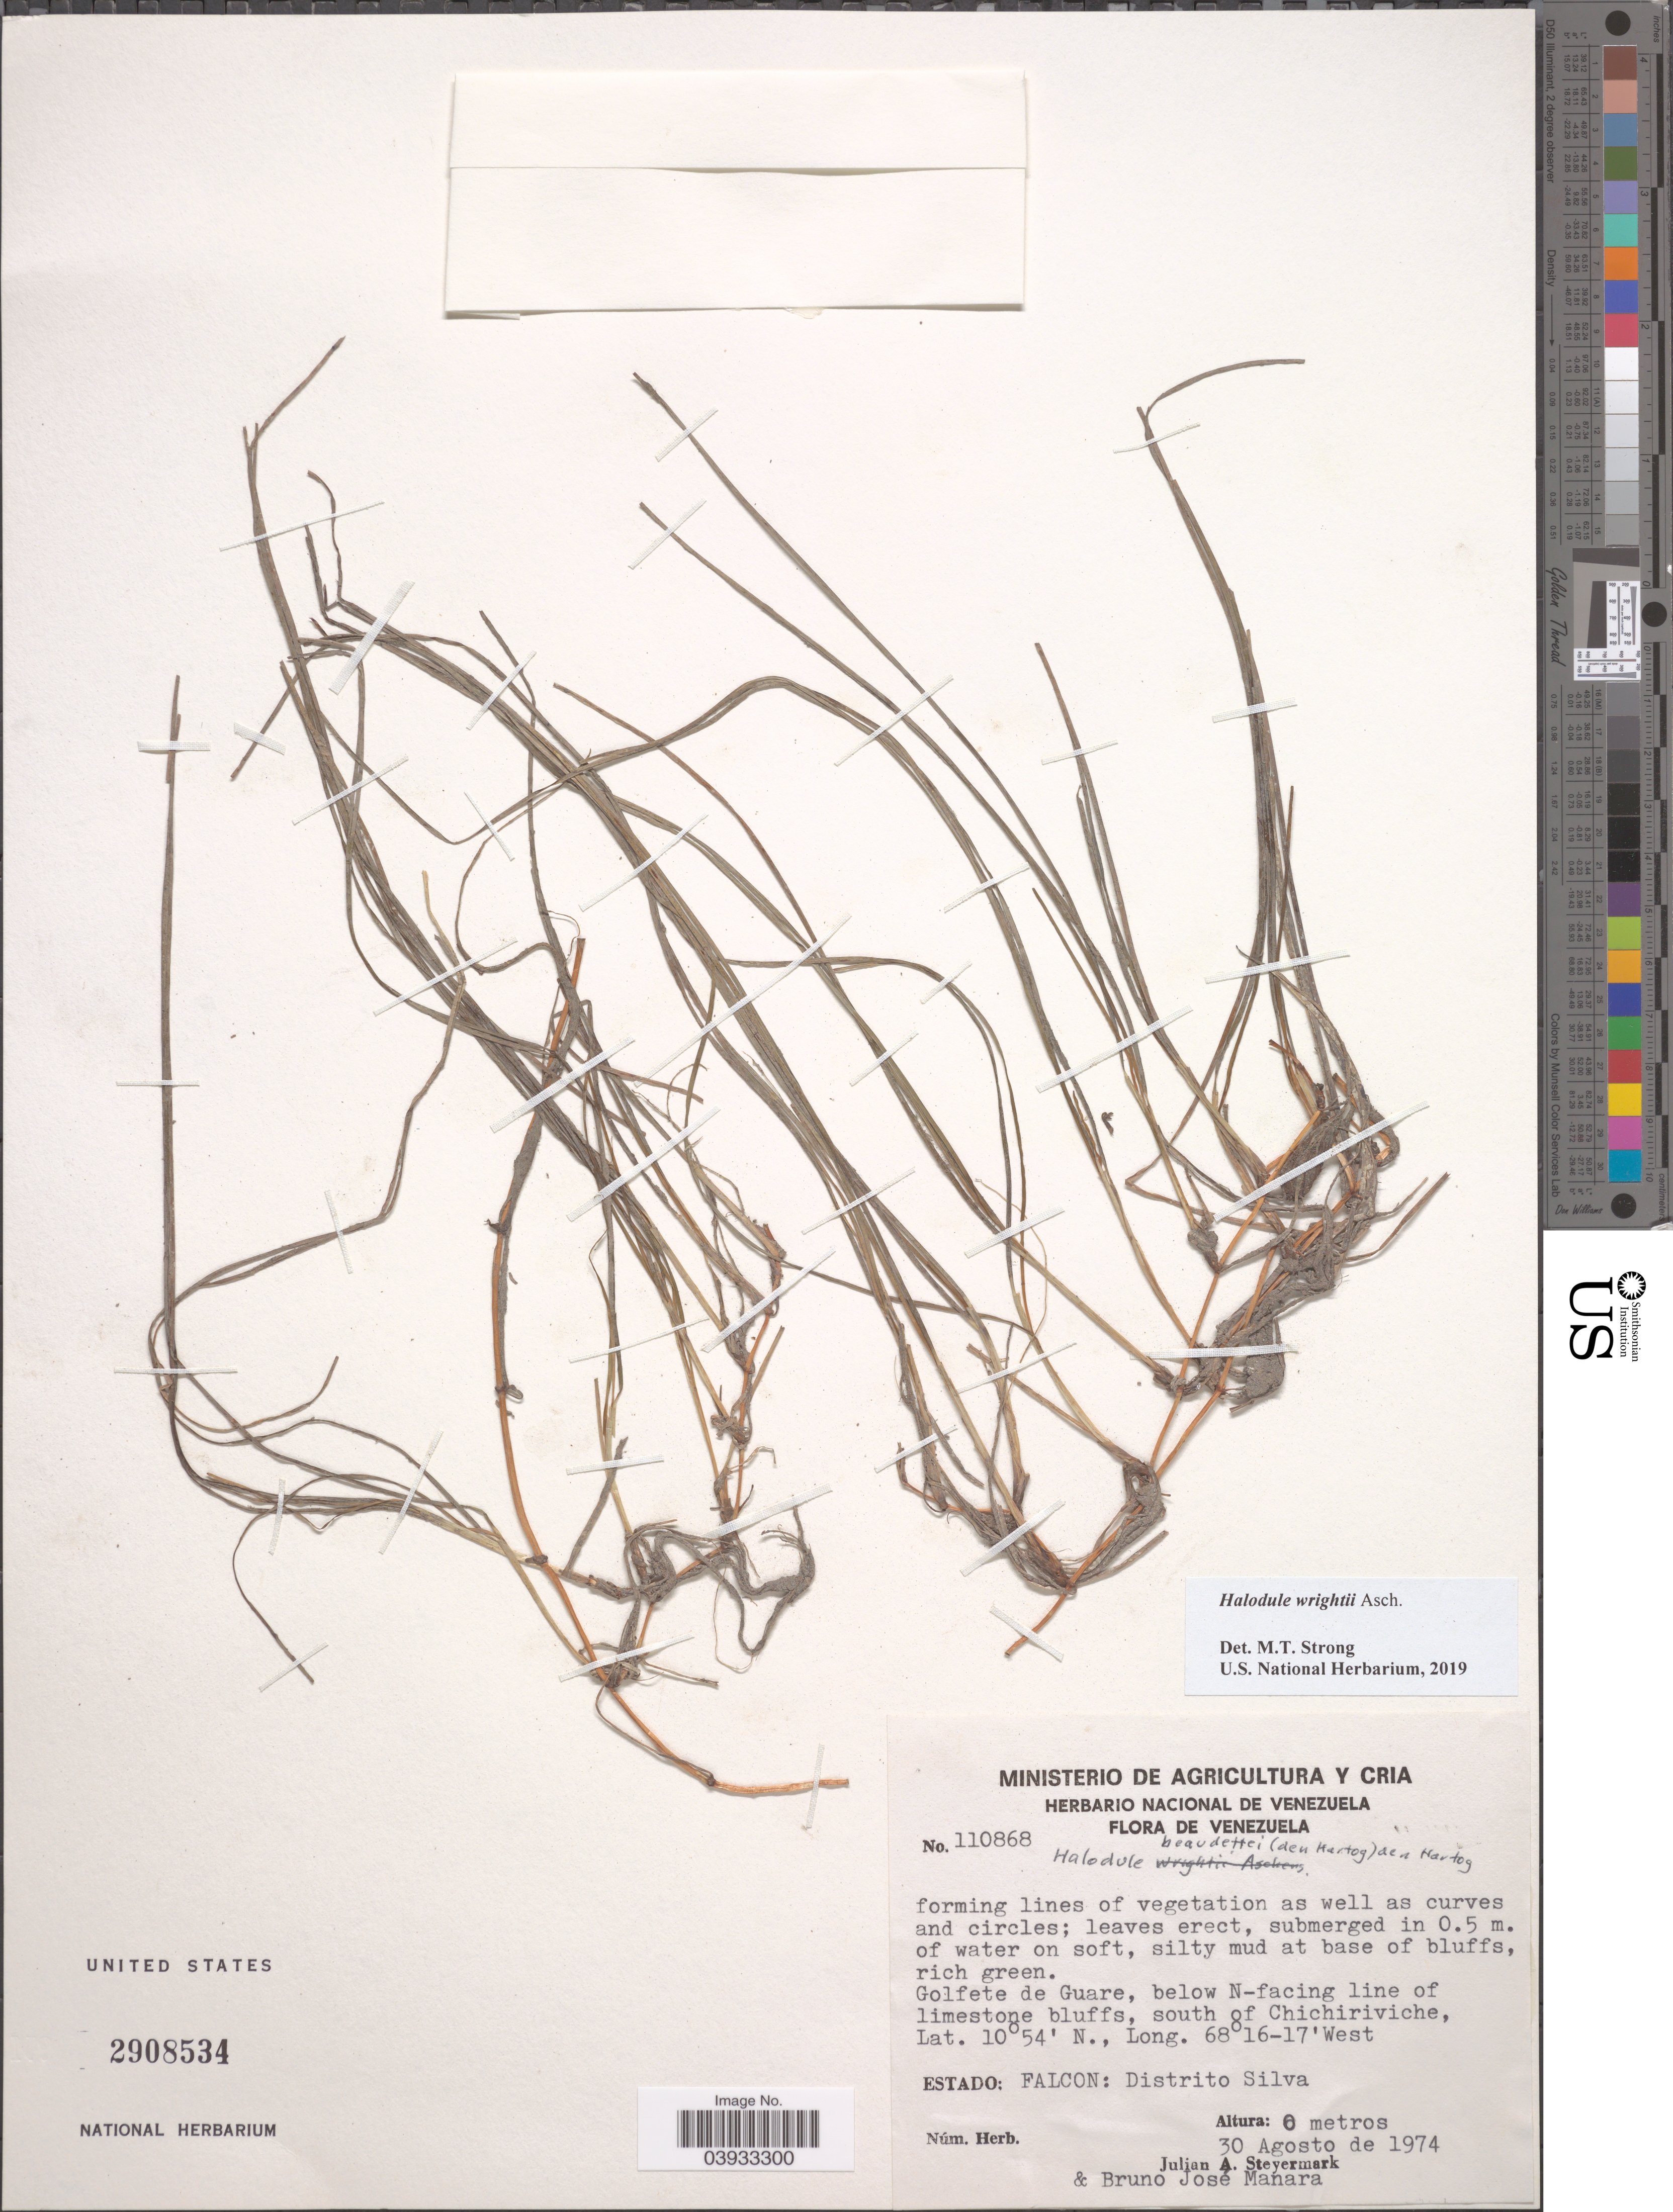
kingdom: Plantae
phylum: Tracheophyta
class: Liliopsida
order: Alismatales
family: Cymodoceaceae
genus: Halodule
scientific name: Halodule wrightii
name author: Asch.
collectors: J. Steyermark & B. Manara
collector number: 110868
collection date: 1974-08-30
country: Venezuela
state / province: Falcon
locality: Golfete de Guare, below N-facing line of limestone bluffs, south of Chichiriviche. Distrito Silva.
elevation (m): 0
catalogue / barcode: US 2908534